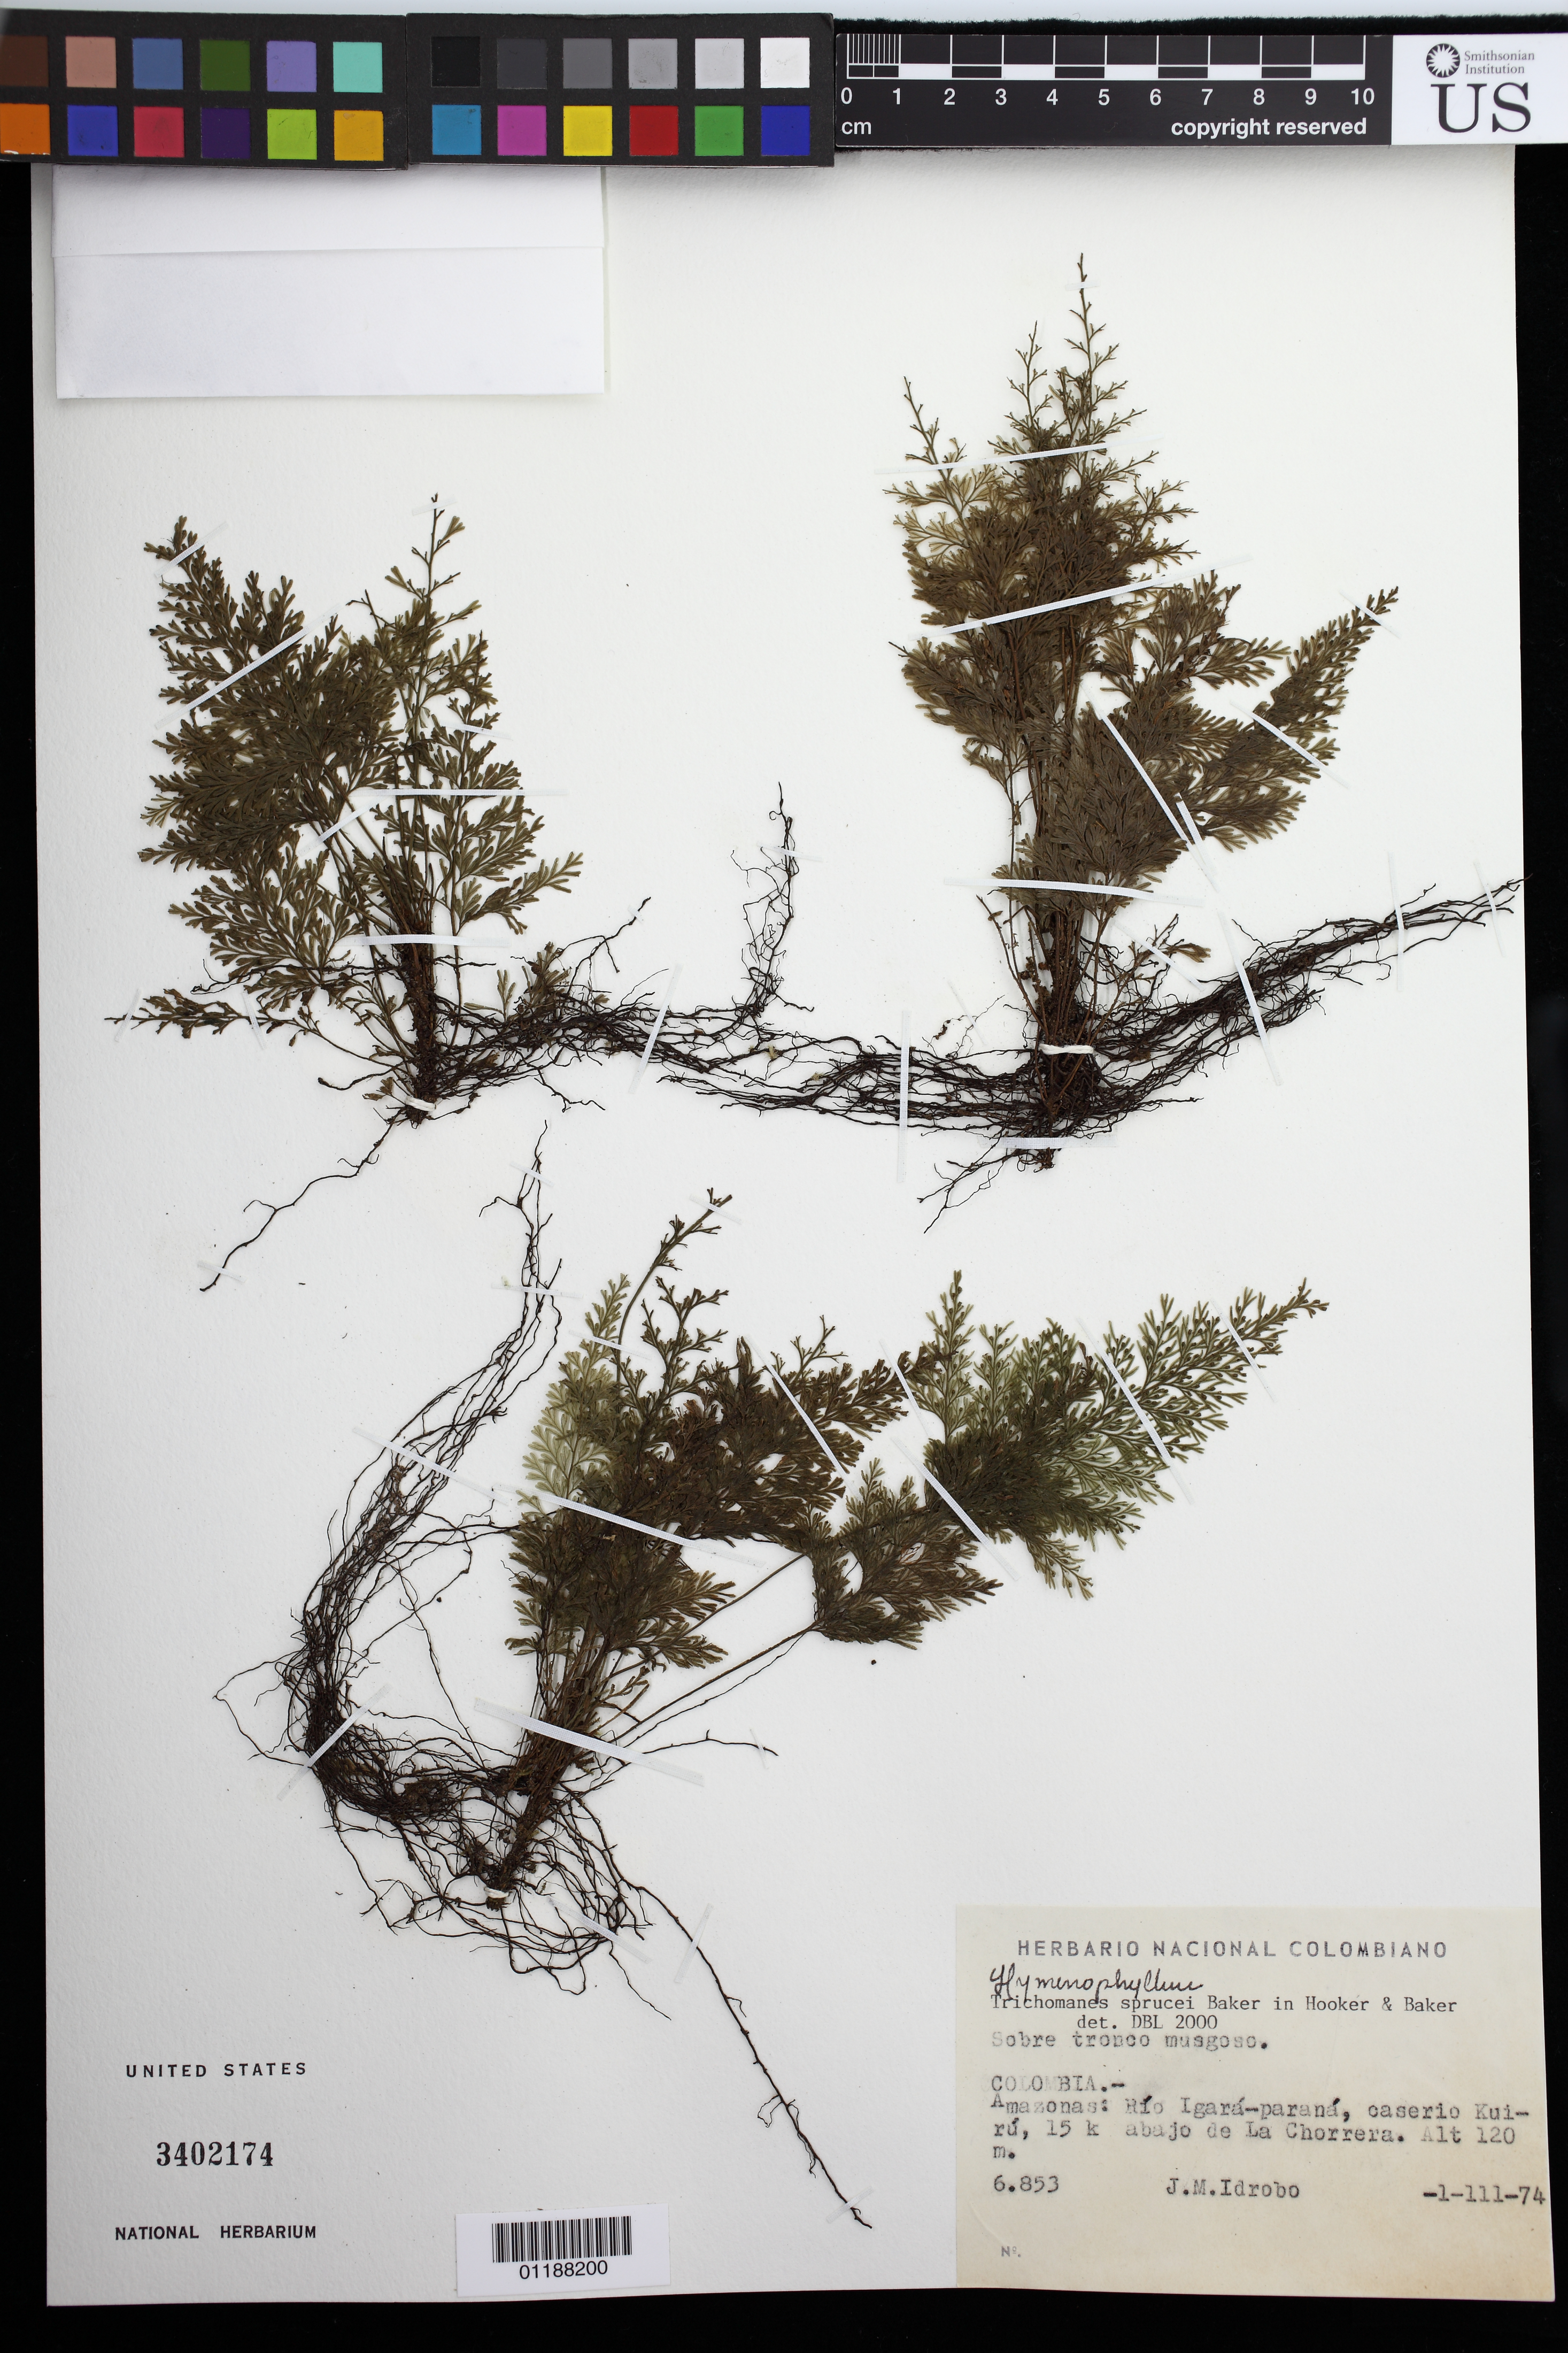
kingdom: Plantae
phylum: Tracheophyta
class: Polypodiopsida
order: Hymenophyllales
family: Hymenophyllaceae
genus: Abrodictyum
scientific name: Abrodictyum sprucei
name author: (Baker) Ebihara & Dubuisson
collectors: J. M. Idrobo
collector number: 6853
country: Colombia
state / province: Amazônas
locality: Rio Igara-Parana, caserio Kuiru, abajo de La Chorrera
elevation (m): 120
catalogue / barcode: US 3402174